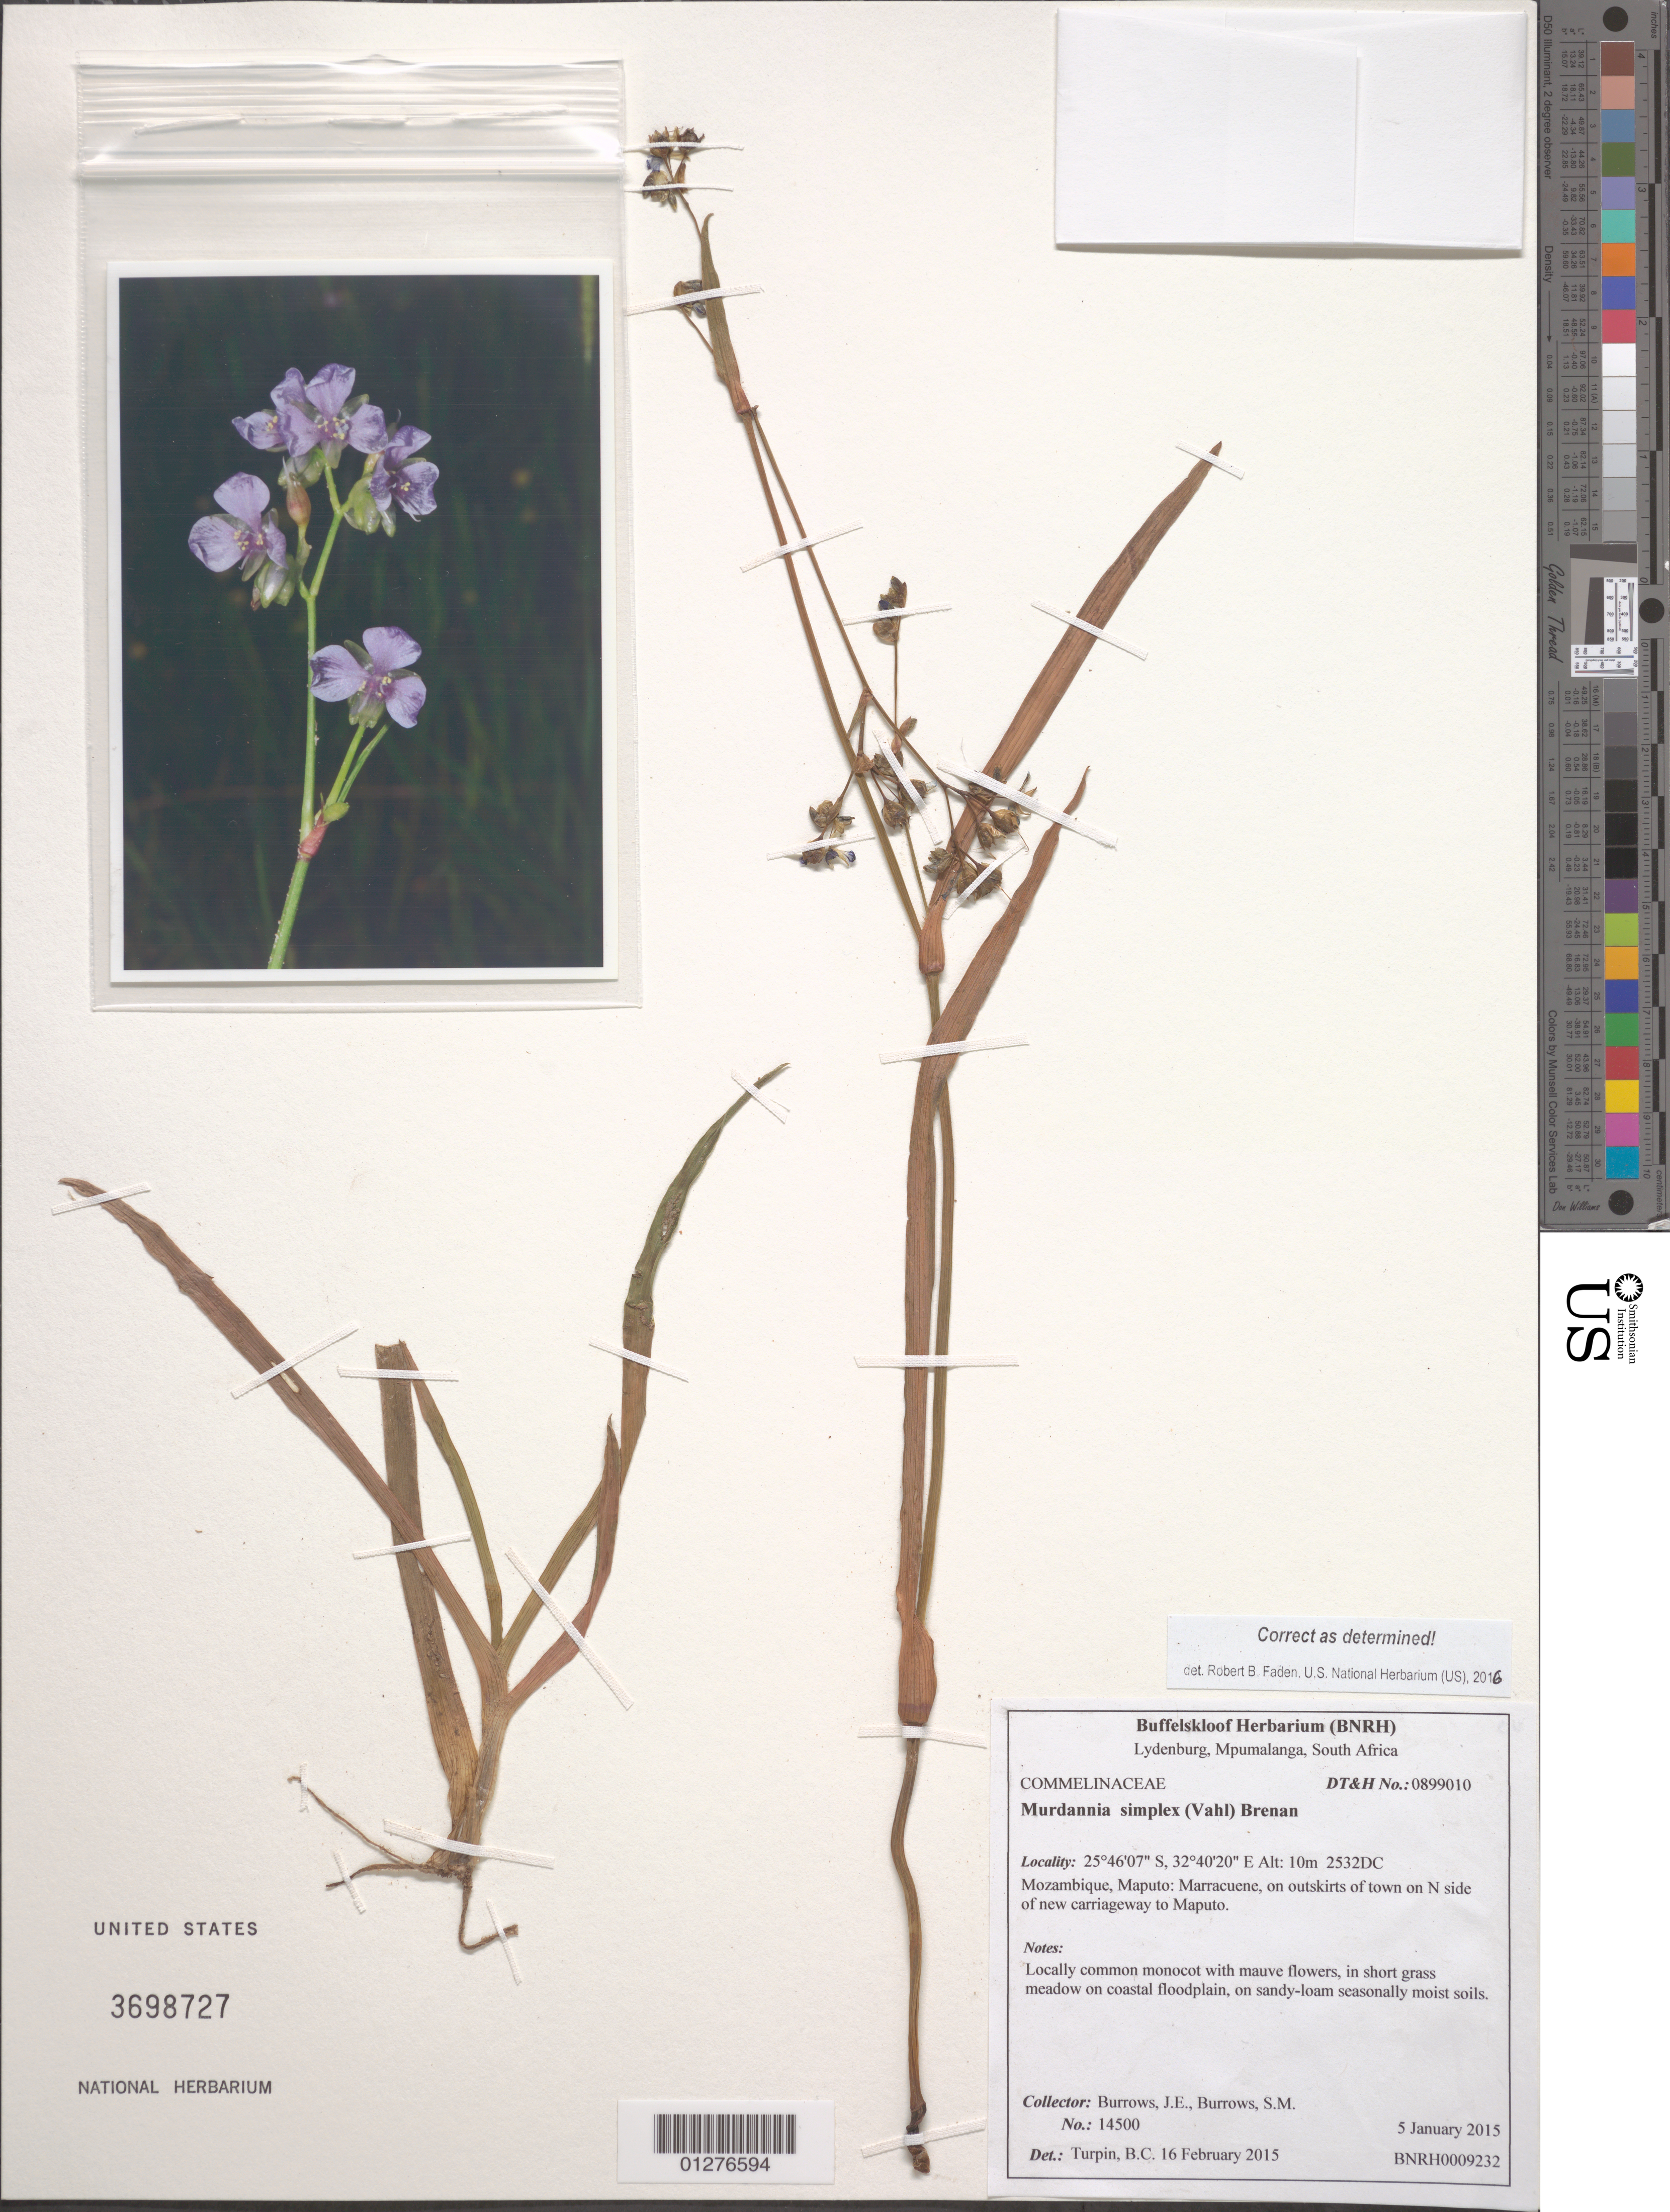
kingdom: Plantae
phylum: Tracheophyta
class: Liliopsida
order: Commelinales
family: Commelinaceae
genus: Murdannia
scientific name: Murdannia simplex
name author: (Vahl) Brenan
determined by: Faden, Robert B., (US), Smithsonian Institution - National Museum of Natural History (UNITED STATES)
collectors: J. Burrows & S. Burrows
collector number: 14500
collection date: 2015-01-05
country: Mozambique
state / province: Maputo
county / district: Marracuene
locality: on outskirts of town on N side of new carriageway to Maputo.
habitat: in short grass meadow on coastal floodplain, on sandy-loam seasojaloly moist soils.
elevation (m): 10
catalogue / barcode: US 3698727